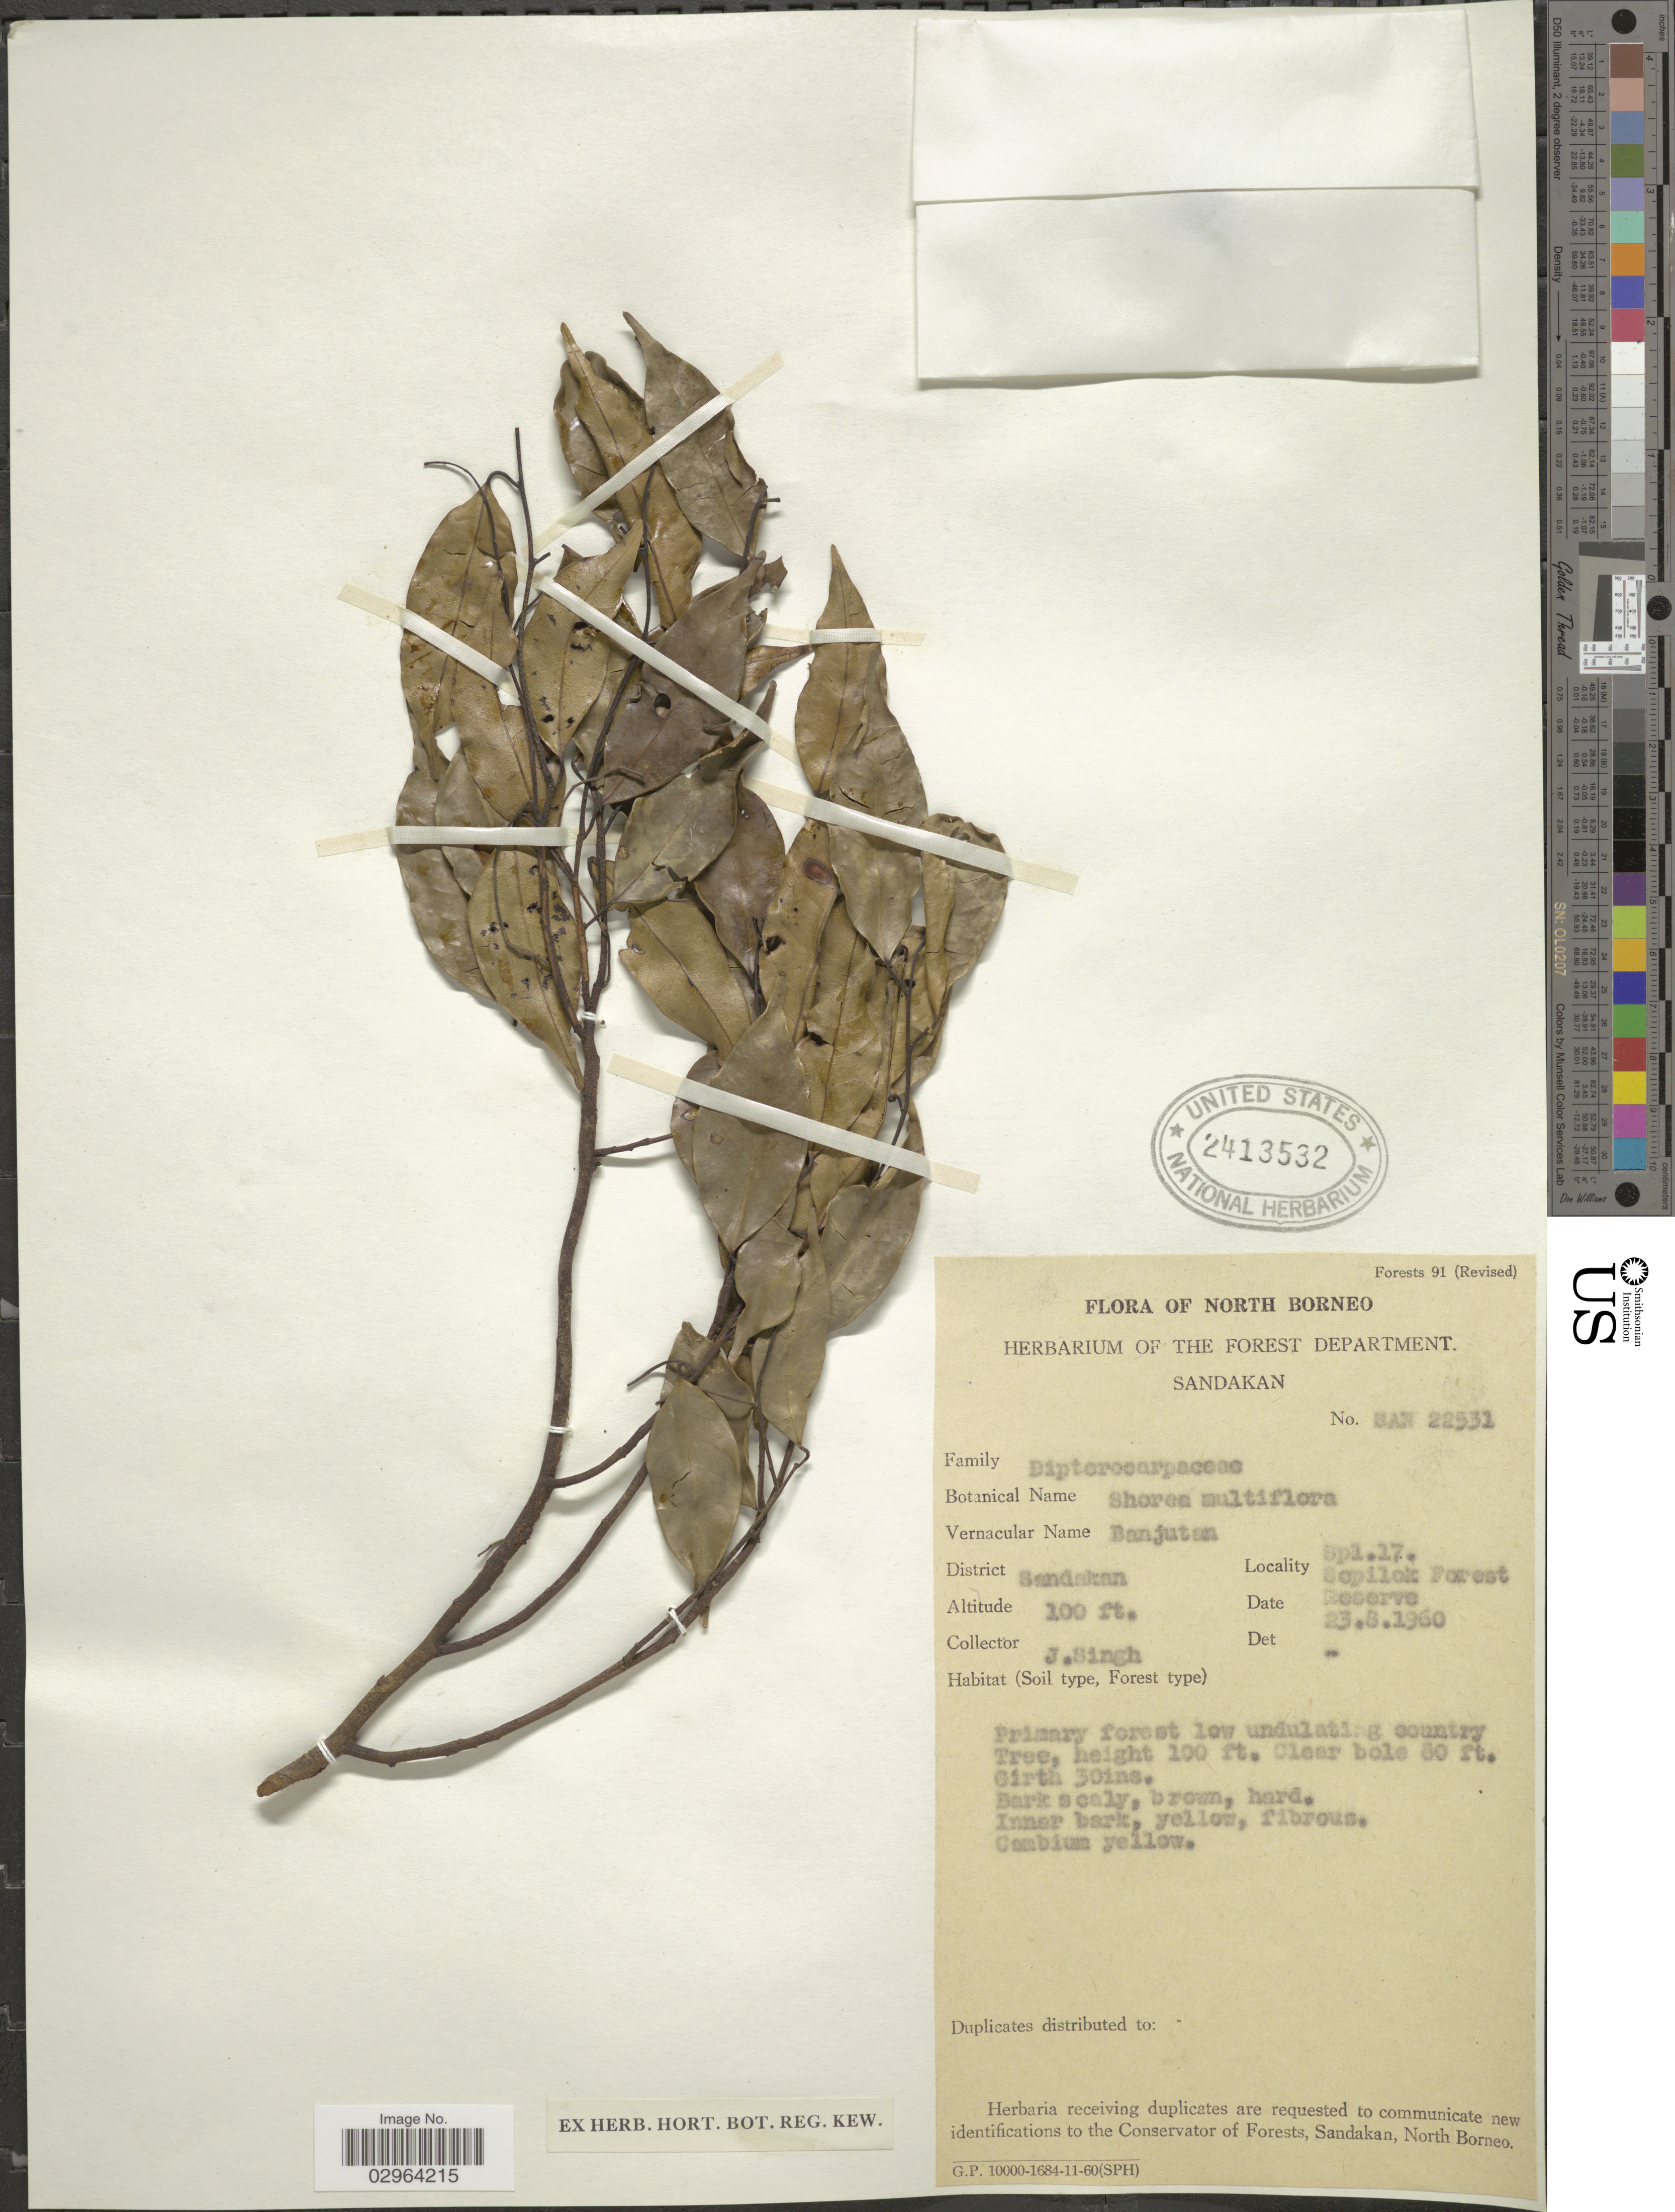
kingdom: Plantae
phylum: Tracheophyta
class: Magnoliopsida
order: Malvales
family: Dipterocarpaceae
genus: Richetia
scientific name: Richetia multiflora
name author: (Burck) P.S. Ashton & J. Heck.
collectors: J. Singh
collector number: SAN22531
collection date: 1960-08-23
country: Malaysia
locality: North Borneo. District Sandakan. Spl. 17. Sepilok Forest Reserve.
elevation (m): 30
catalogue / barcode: US 2413532